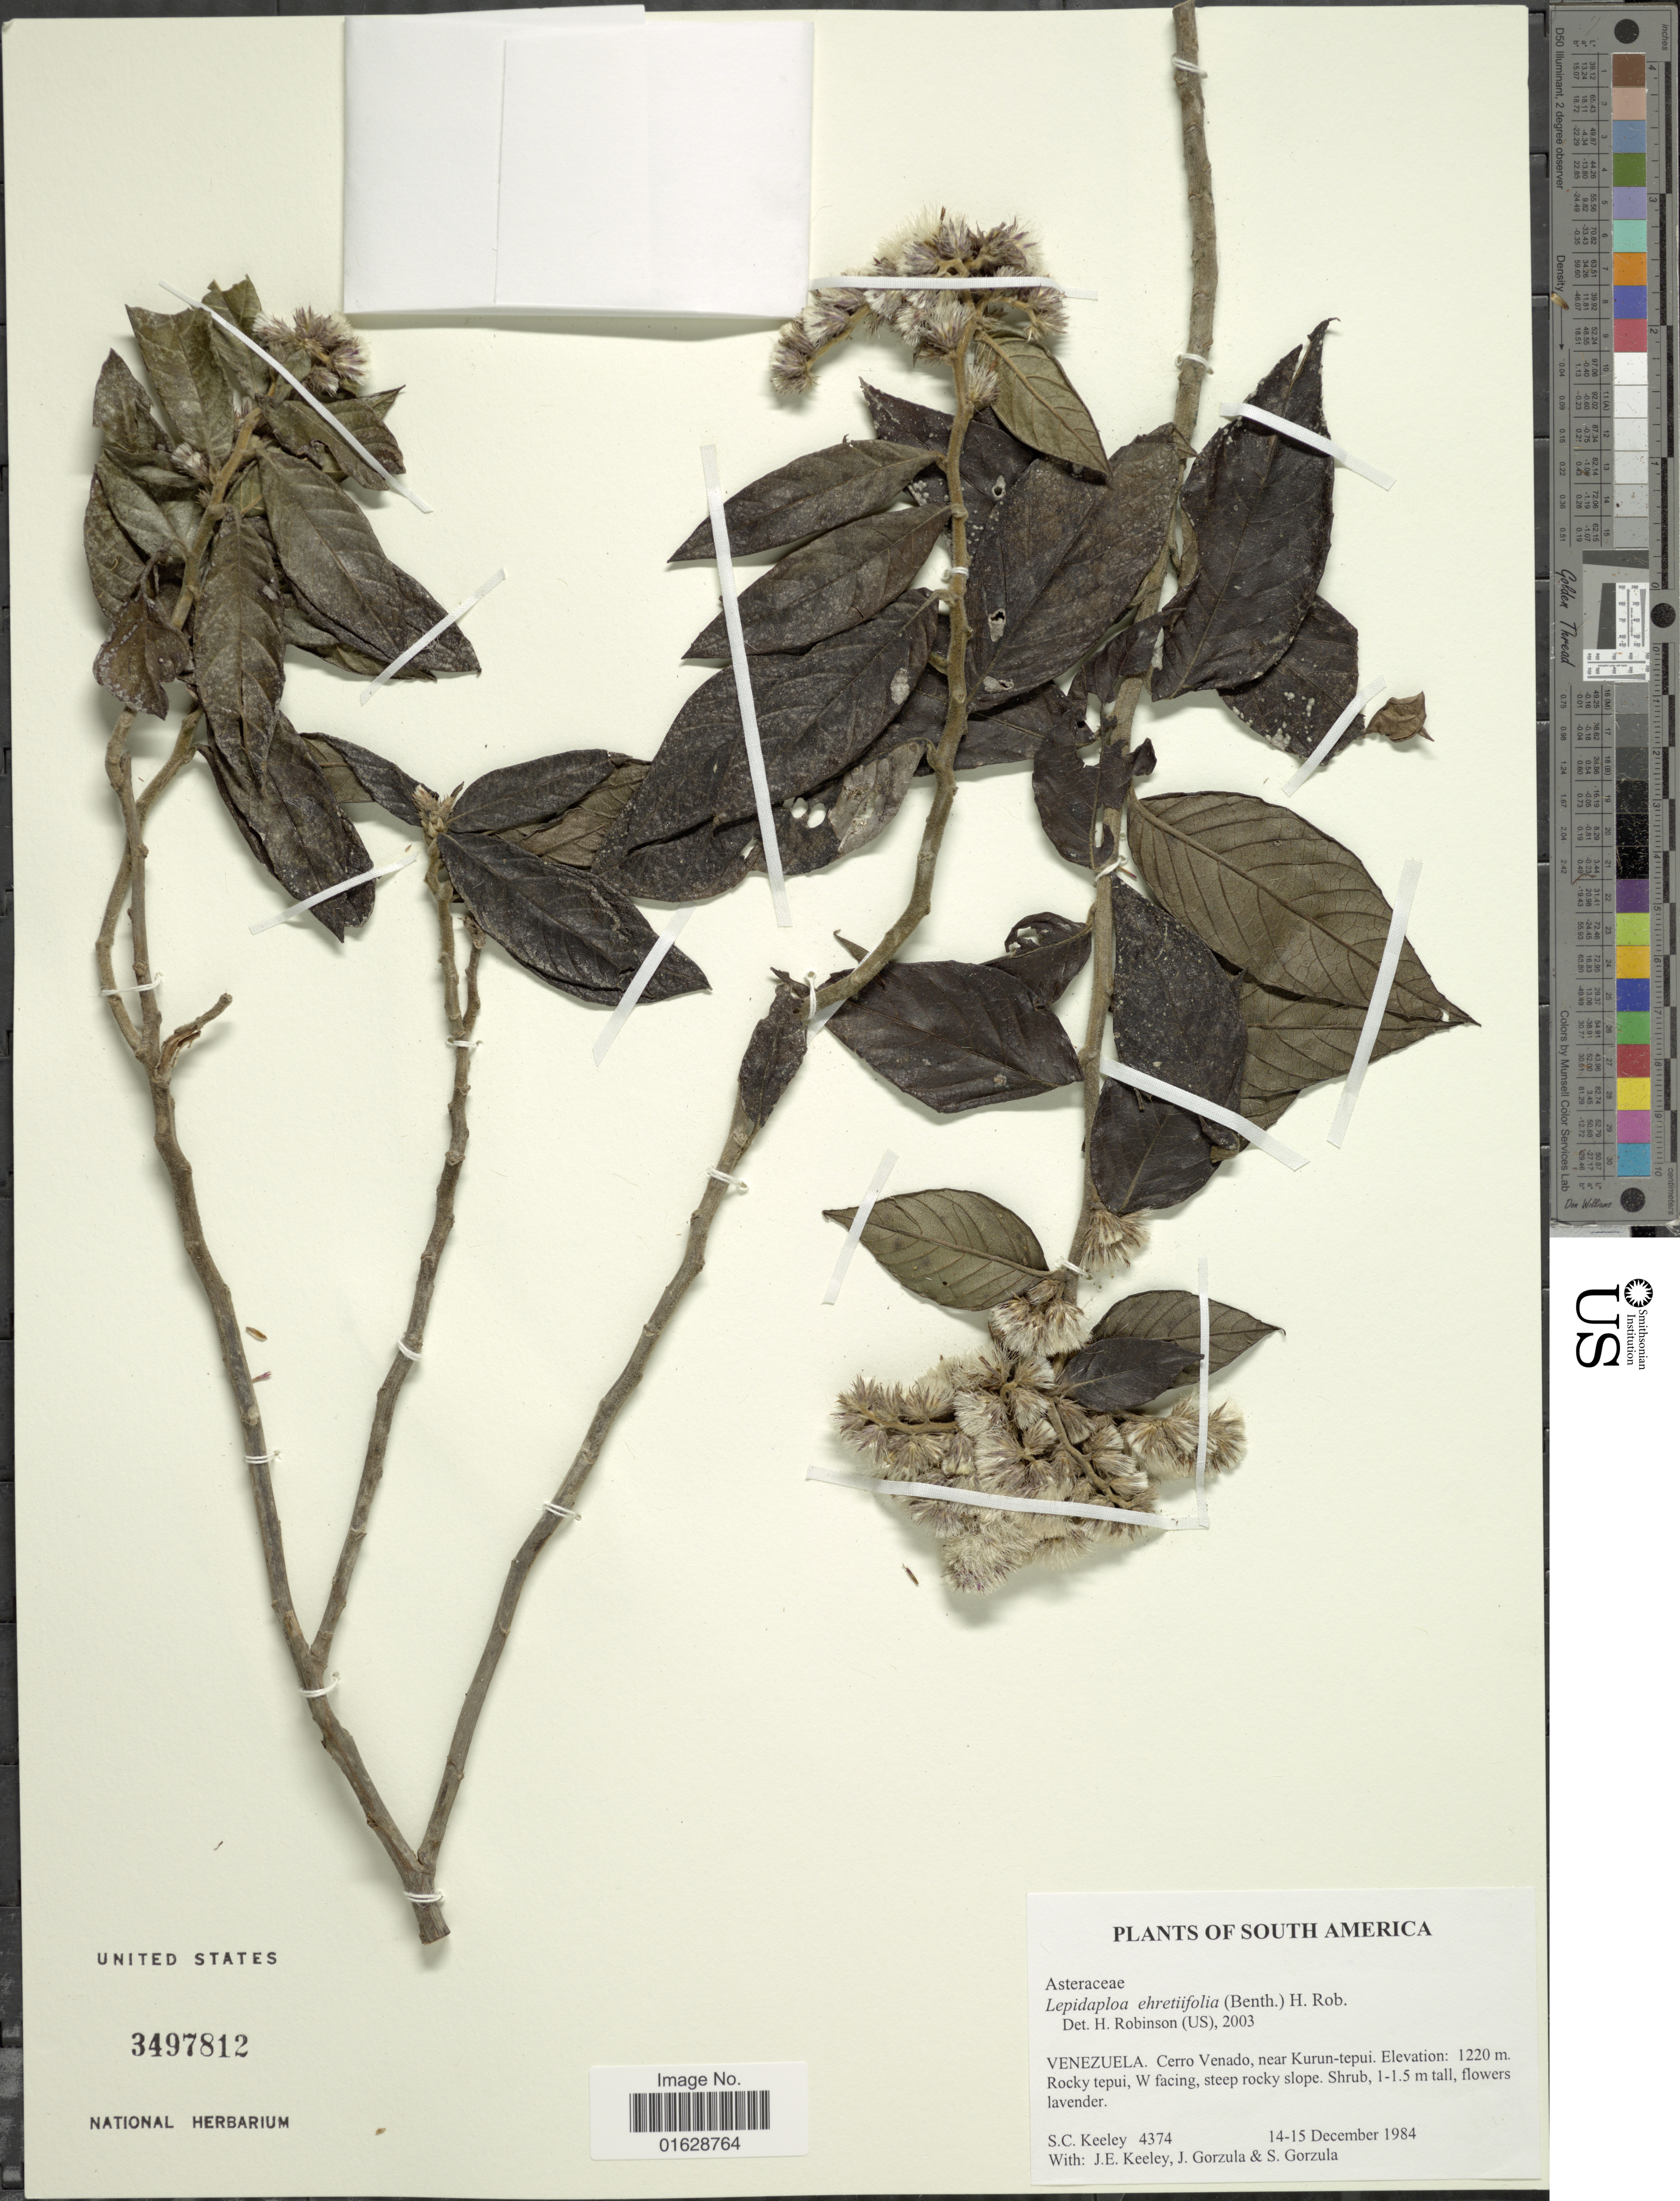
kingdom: Plantae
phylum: Tracheophyta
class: Magnoliopsida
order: Asterales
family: Asteraceae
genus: Lepidaploa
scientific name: Lepidaploa ehretiifolia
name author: (Benth.) H. Rob.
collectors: S. C. Keeley, J. E. Keeley, J. Gorzula & S. Gorzula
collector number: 4374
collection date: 1984-12-14/1984-12-15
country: Venezuela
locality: Cerro Venado, near Kurun-tepui. Rocky tepui, W facing, steep rocky slope.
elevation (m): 1220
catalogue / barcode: US 3497812